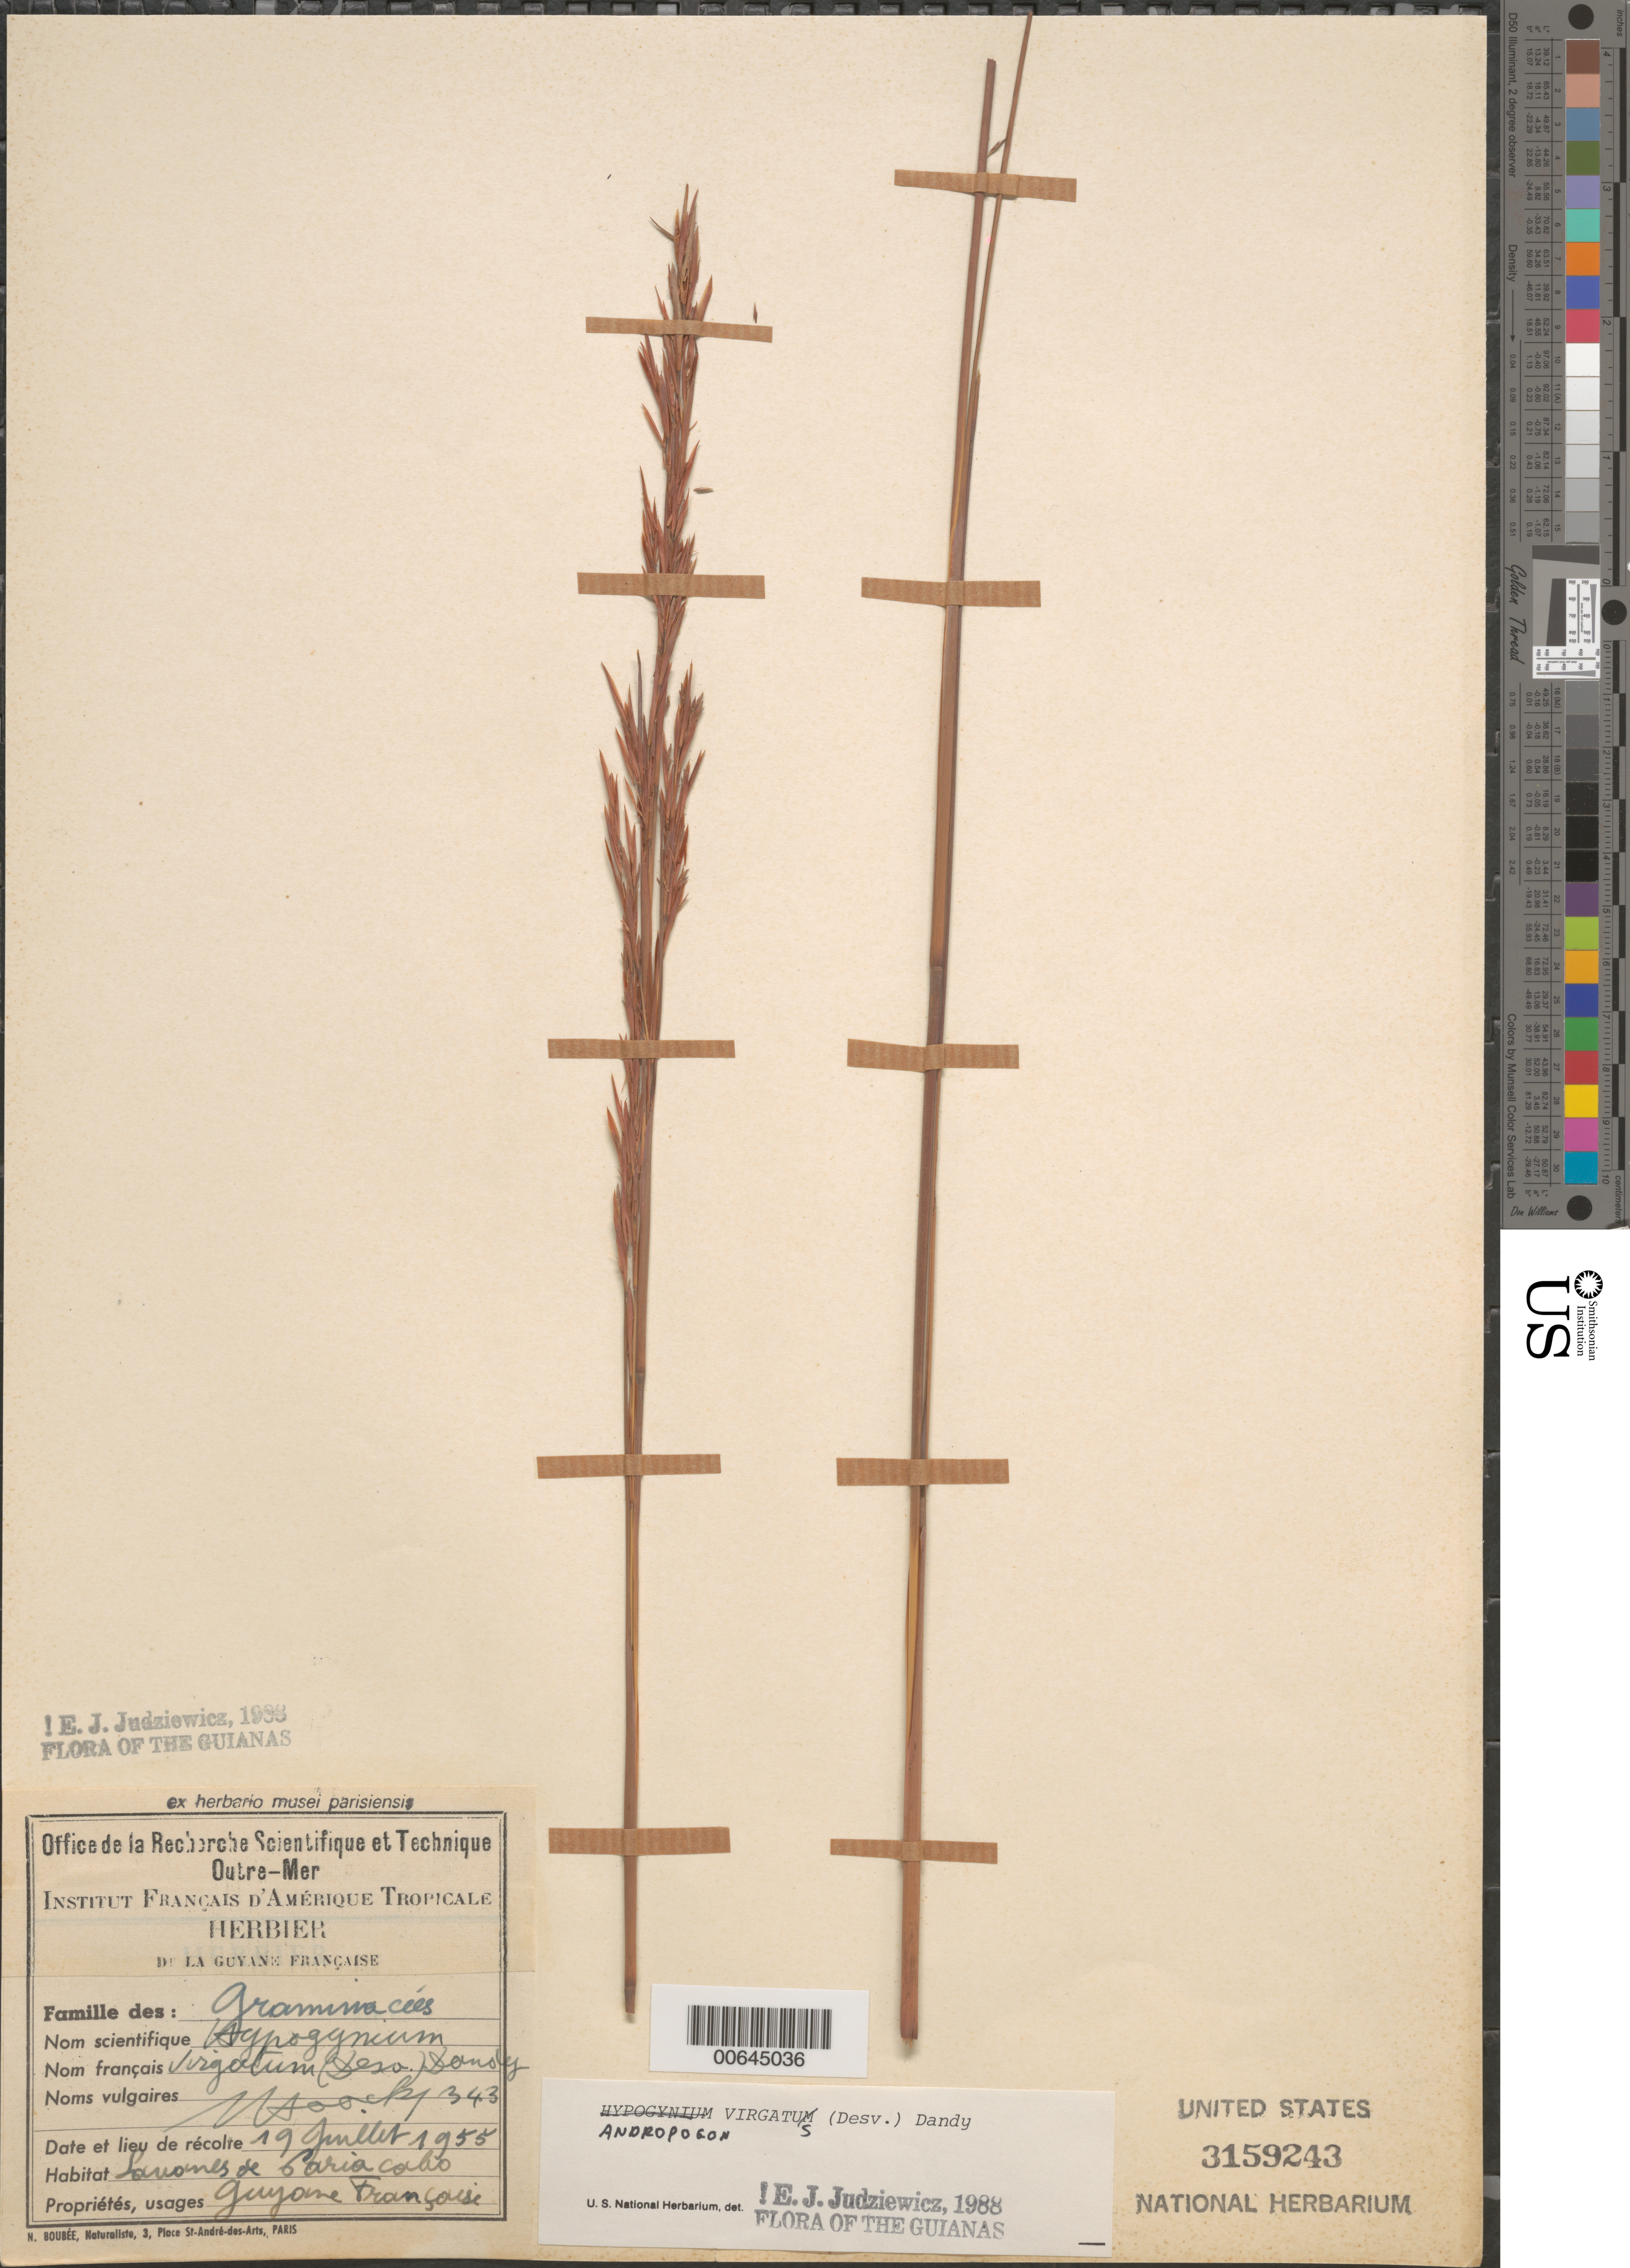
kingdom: Plantae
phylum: Tracheophyta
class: Liliopsida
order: Poales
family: Poaceae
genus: Andropogon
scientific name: Andropogon virgatus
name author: Desv. ex Ham.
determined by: Judziewicz, E. J.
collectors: J. Hoock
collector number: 343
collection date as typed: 19-Jul-55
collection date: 1955-07-19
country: French Guiana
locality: Savanes de Pariacabo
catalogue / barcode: US 3159243